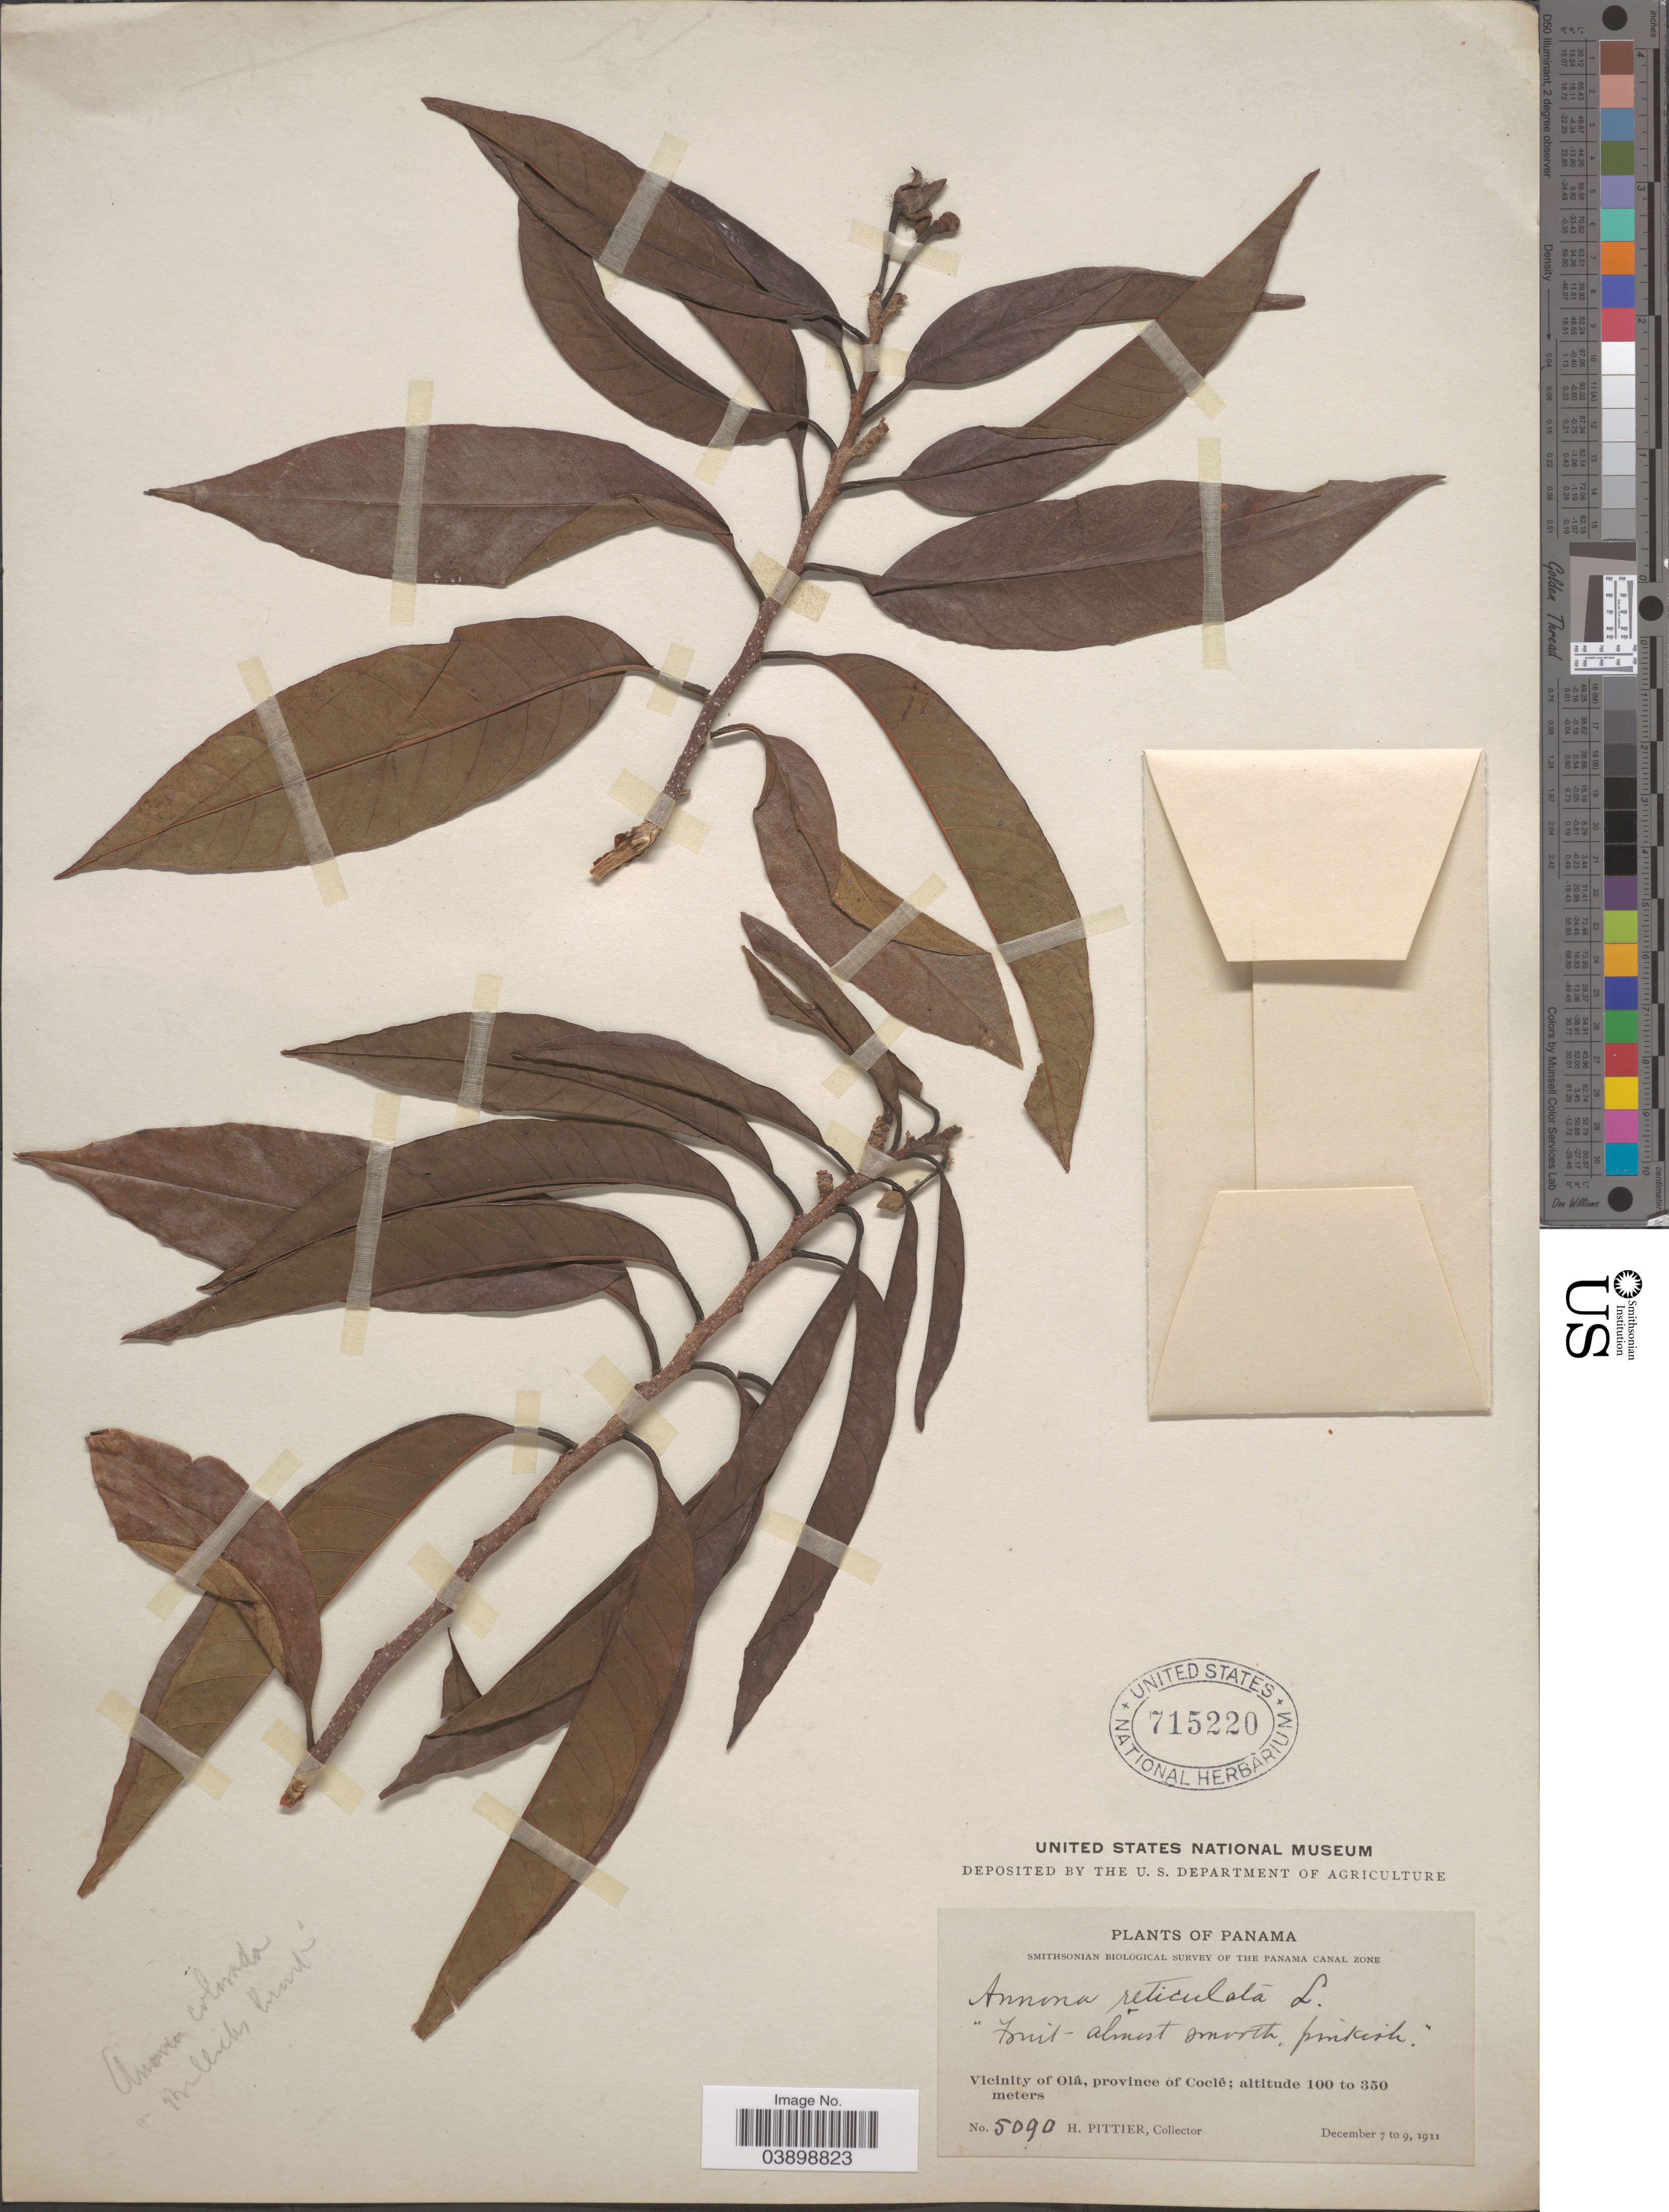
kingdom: Plantae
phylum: Tracheophyta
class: Magnoliopsida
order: Magnoliales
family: Annonaceae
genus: Annona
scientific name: Annona reticulata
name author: L.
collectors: H. F. Pittier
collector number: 5090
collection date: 1911-12-07/1911-12-09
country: Panama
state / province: Cocle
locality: The Panama Canal Zone. Vicinity of Olá, province of Coclé.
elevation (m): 100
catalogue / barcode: US 715220